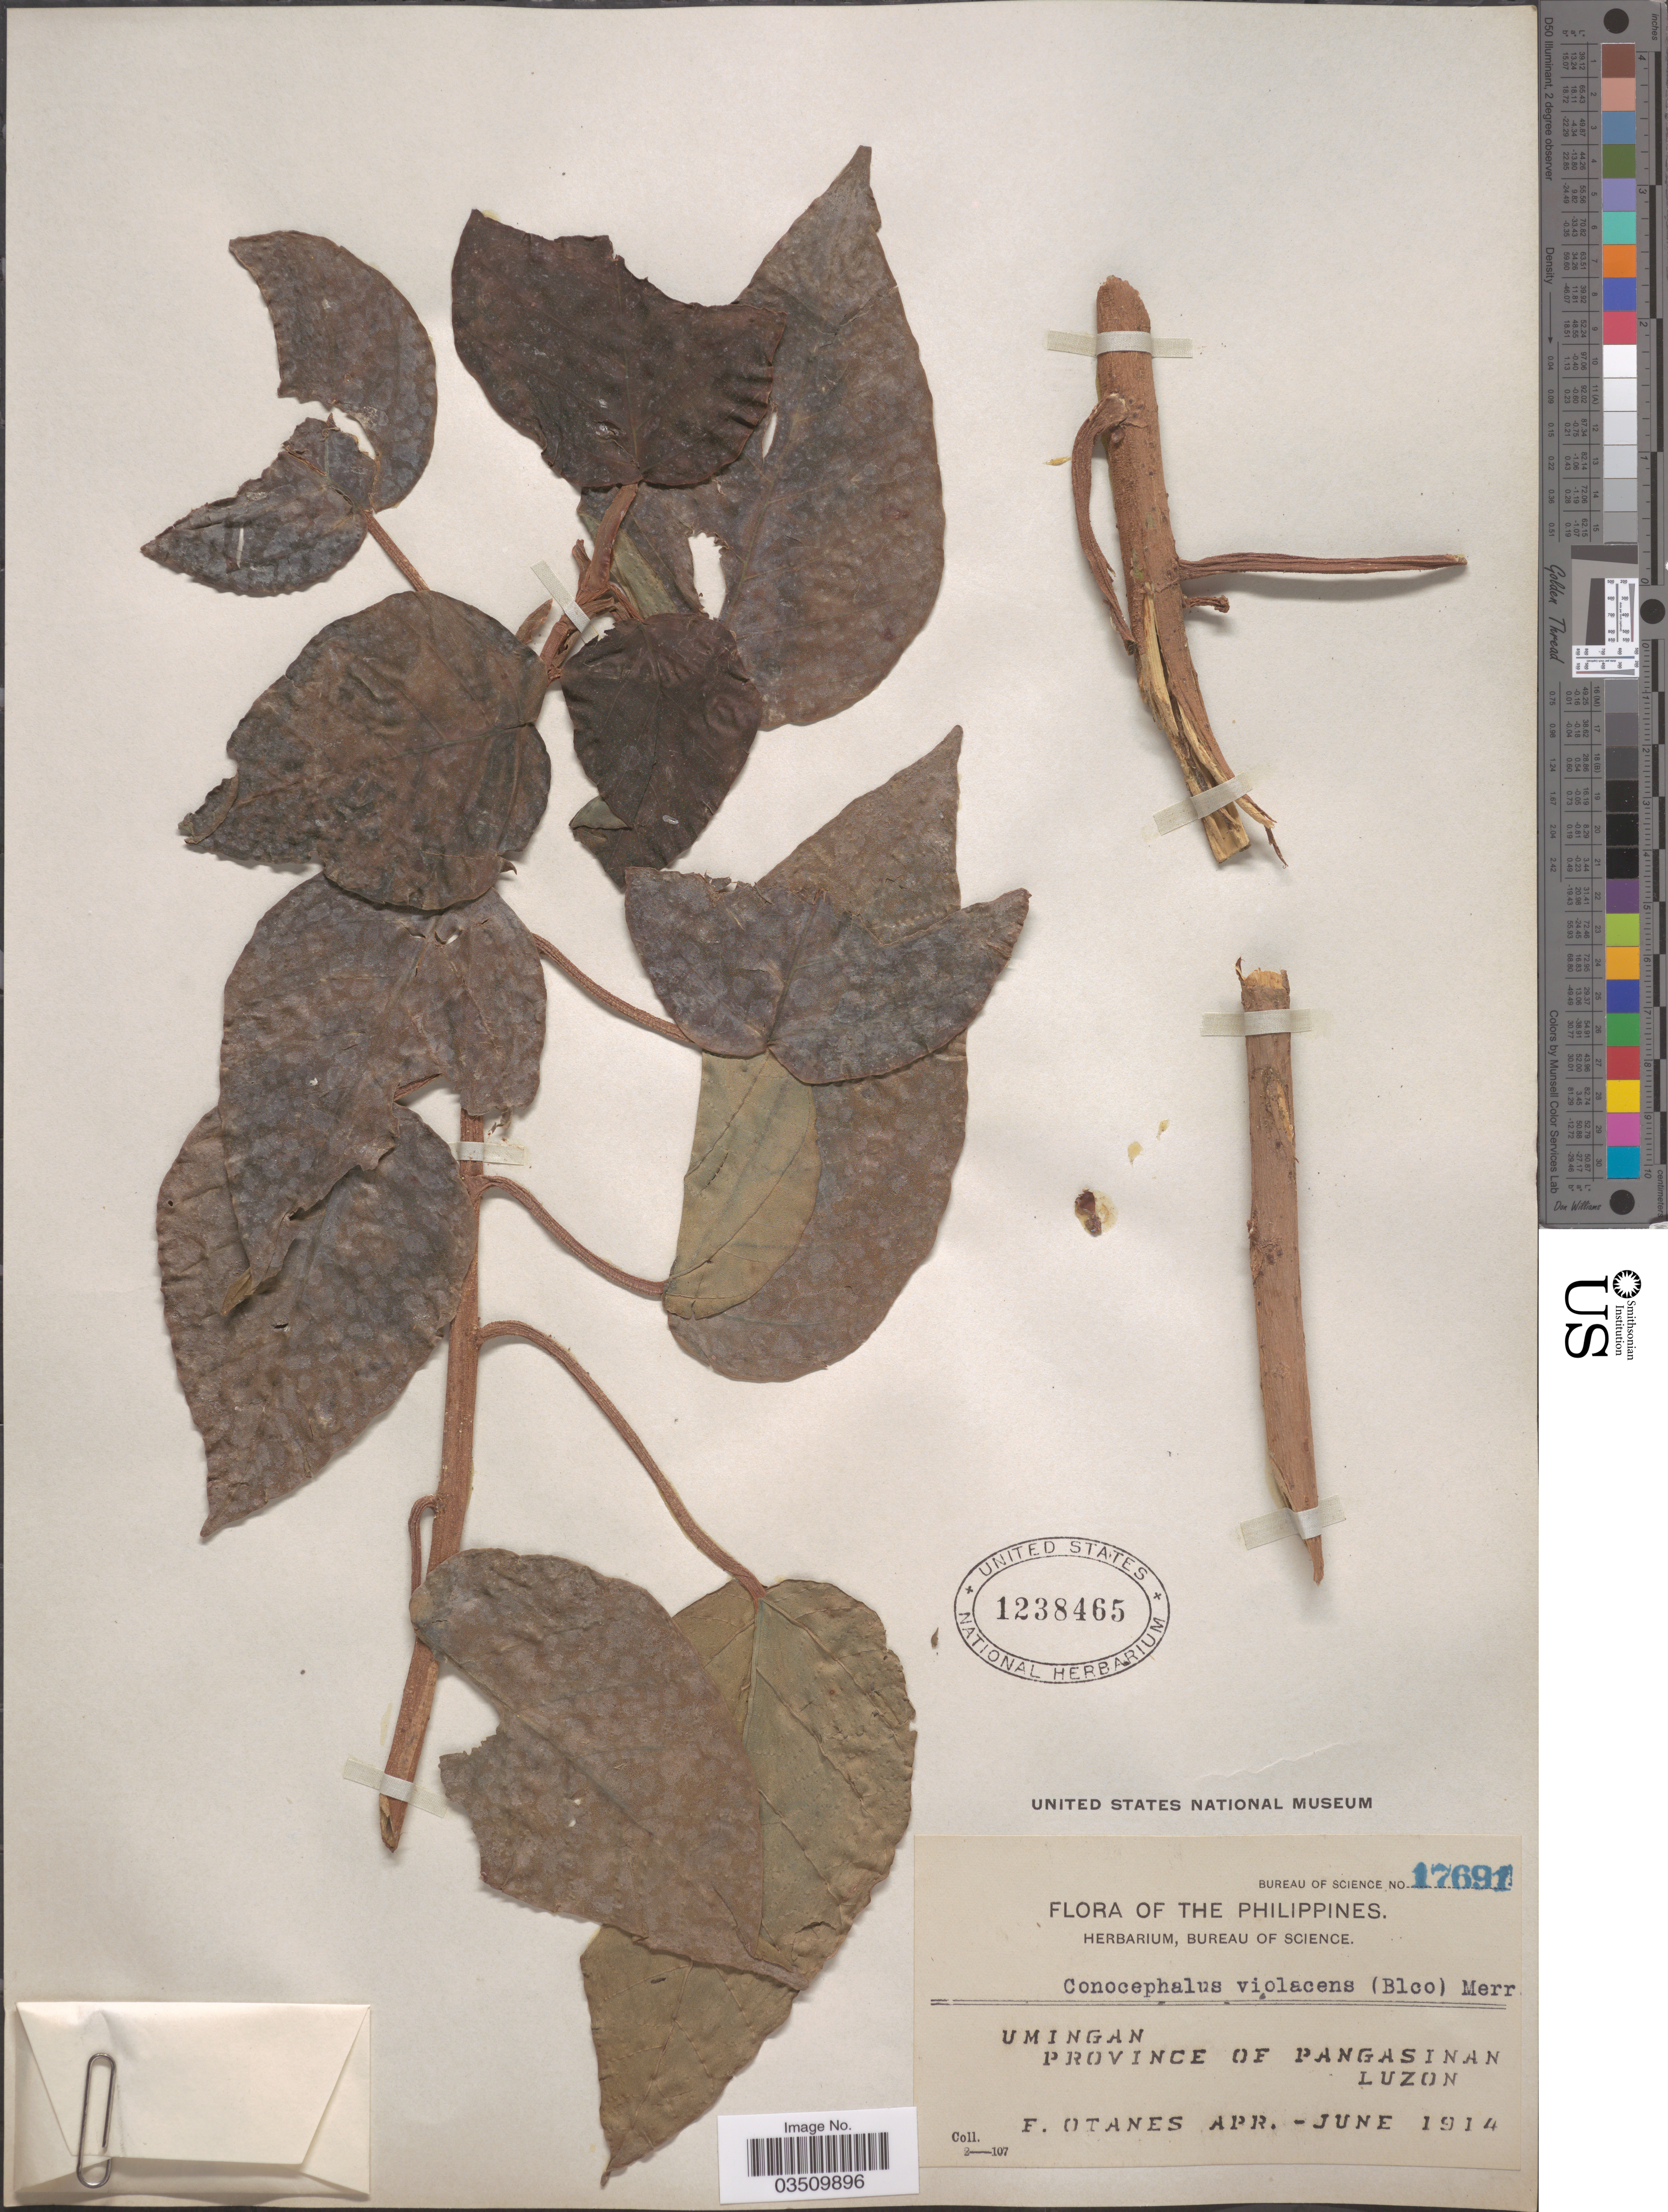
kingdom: Plantae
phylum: Tracheophyta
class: Magnoliopsida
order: Rosales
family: Urticaceae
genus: Poikilospermum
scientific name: Poikilospermum suaveolens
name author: (Blume) Merr.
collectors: F. Q. Otanes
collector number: Bureau of Science 17691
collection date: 1914-04/1914-06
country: Philippines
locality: Umingan. Province of Pangasinan, Luzon.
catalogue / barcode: US 1238465